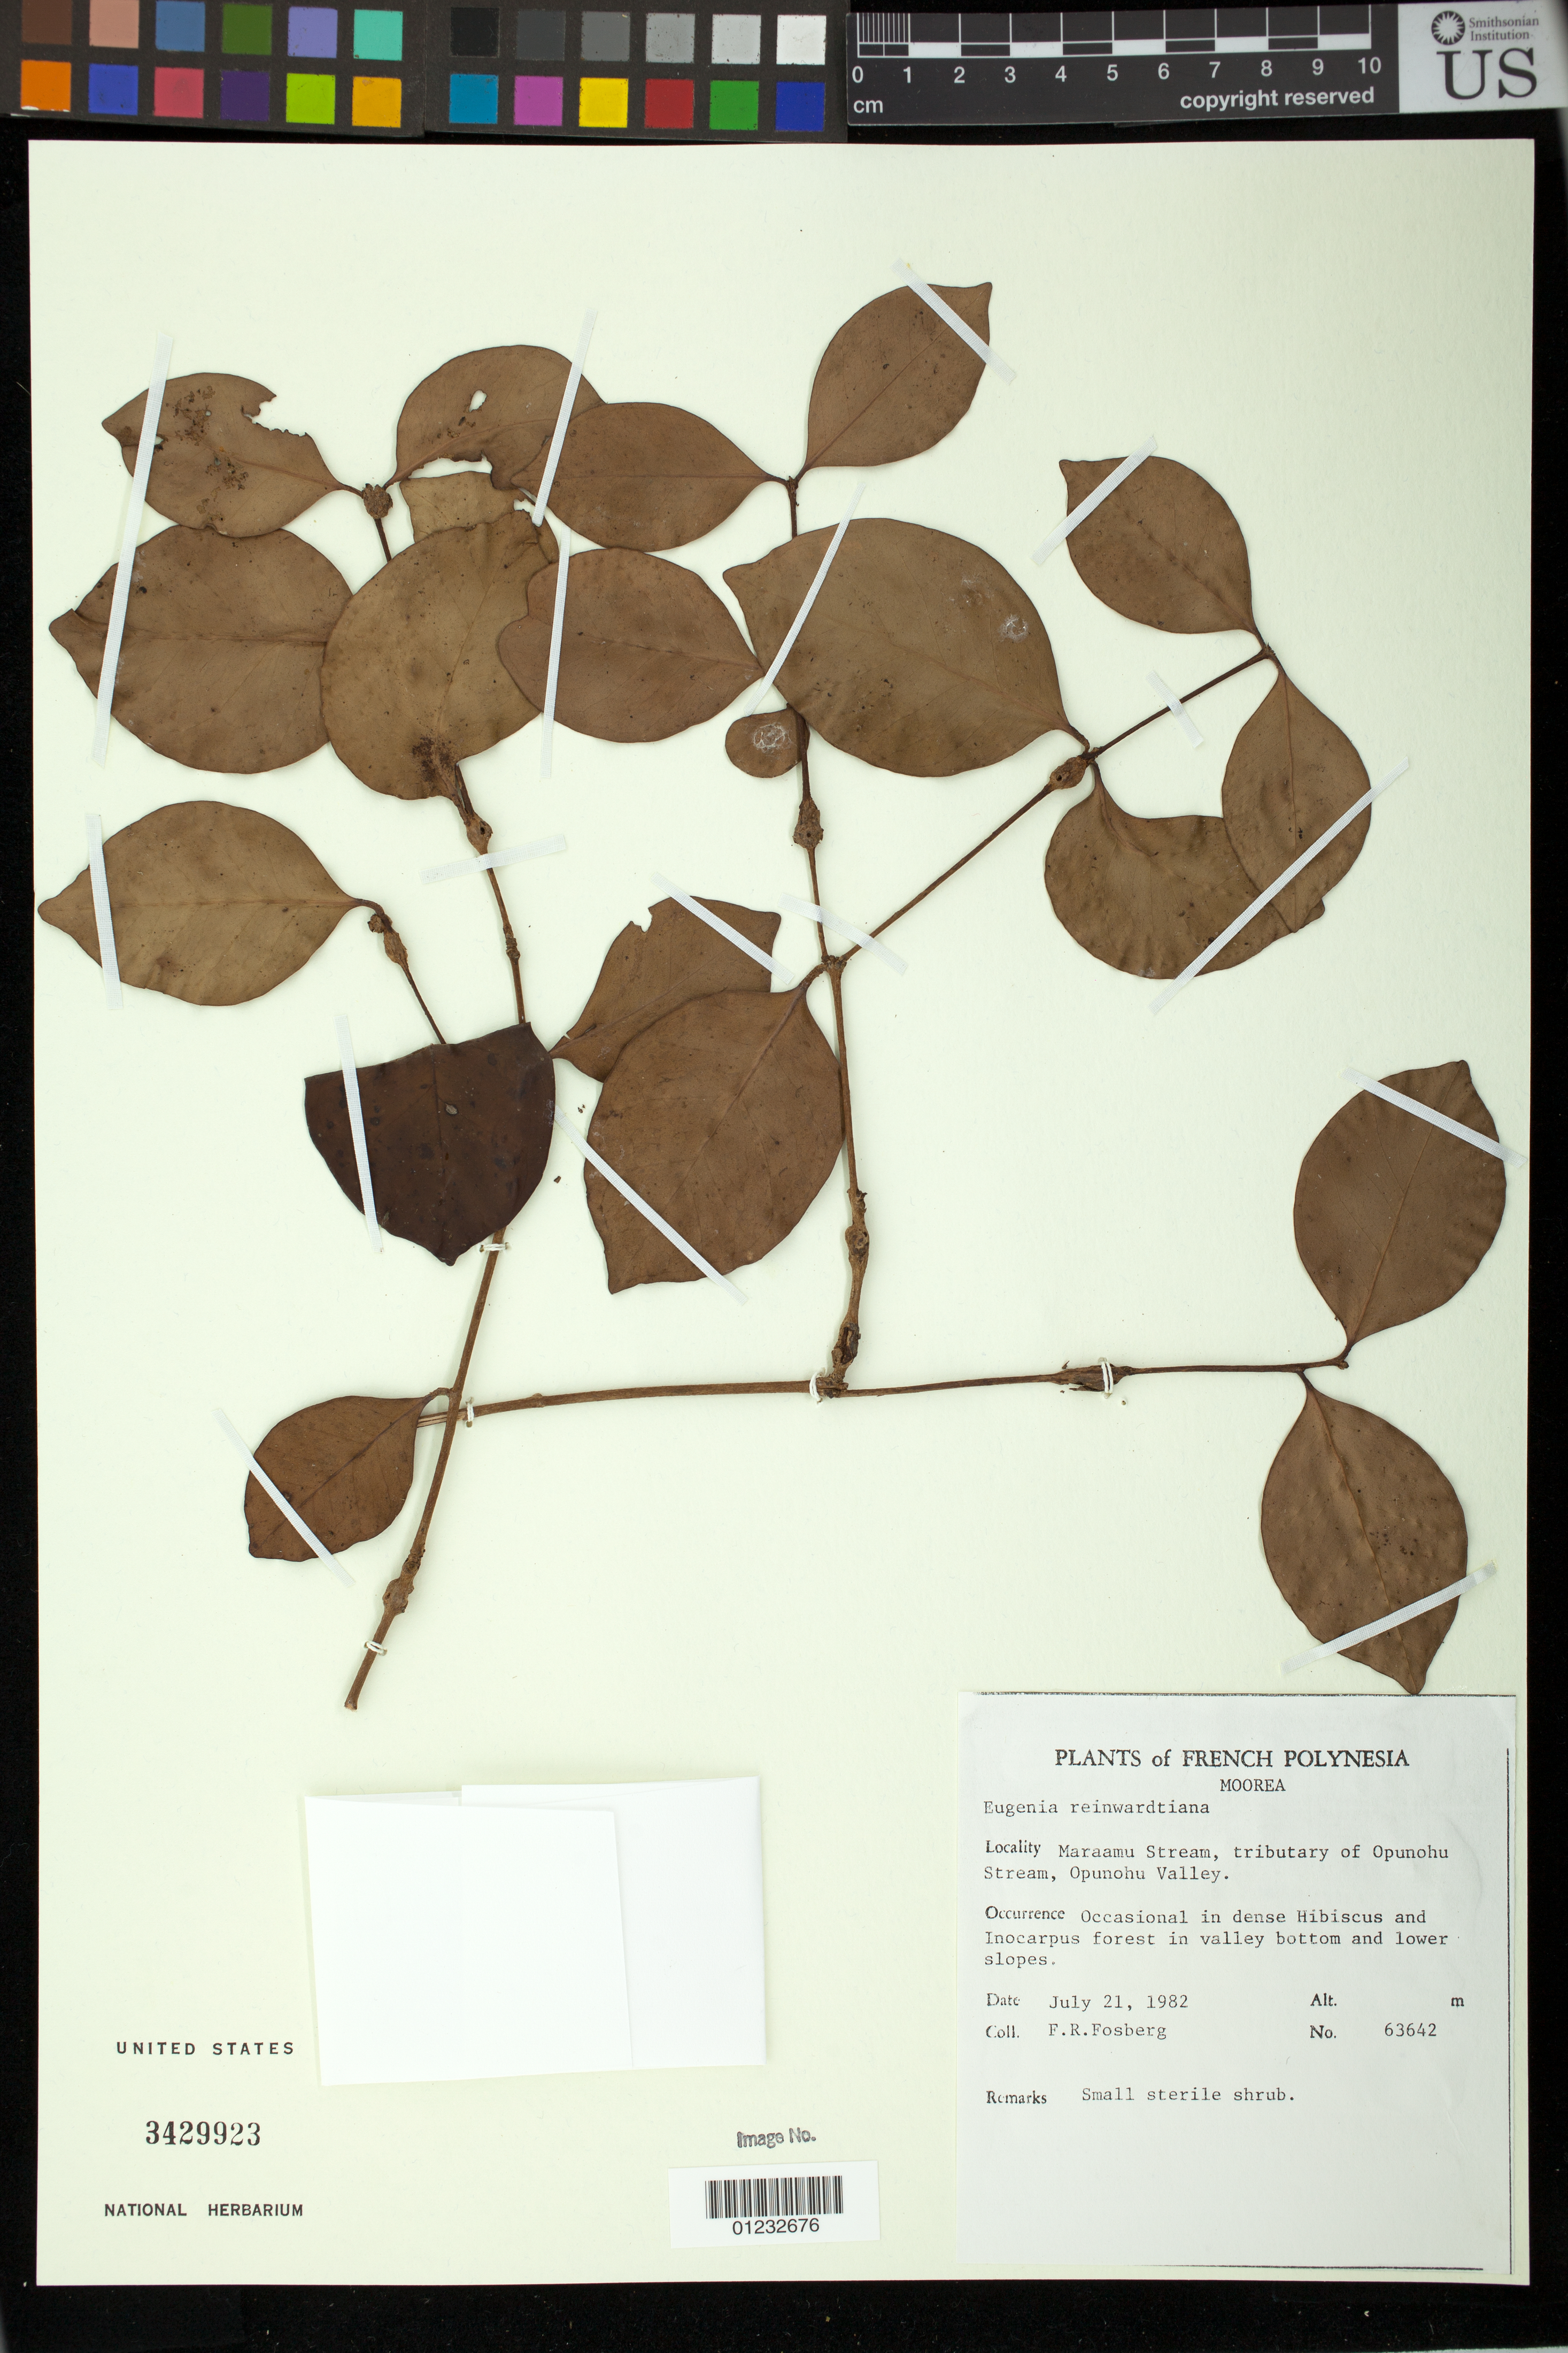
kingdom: Plantae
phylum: Tracheophyta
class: Magnoliopsida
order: Myrtales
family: Myrtaceae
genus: Eugenia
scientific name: Eugenia reinwardtiana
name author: (Blume) DC.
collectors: F. R. Fosberg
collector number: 63642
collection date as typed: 21 Jul 1982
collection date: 1982-07-21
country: French Polynesia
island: Moorea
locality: Maraamu stream, tributary of Opunohu Stream, Opunohu Valley [Society Is.]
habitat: Dense Hibiscus and Inorcarpus Forest.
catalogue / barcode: US 3429923